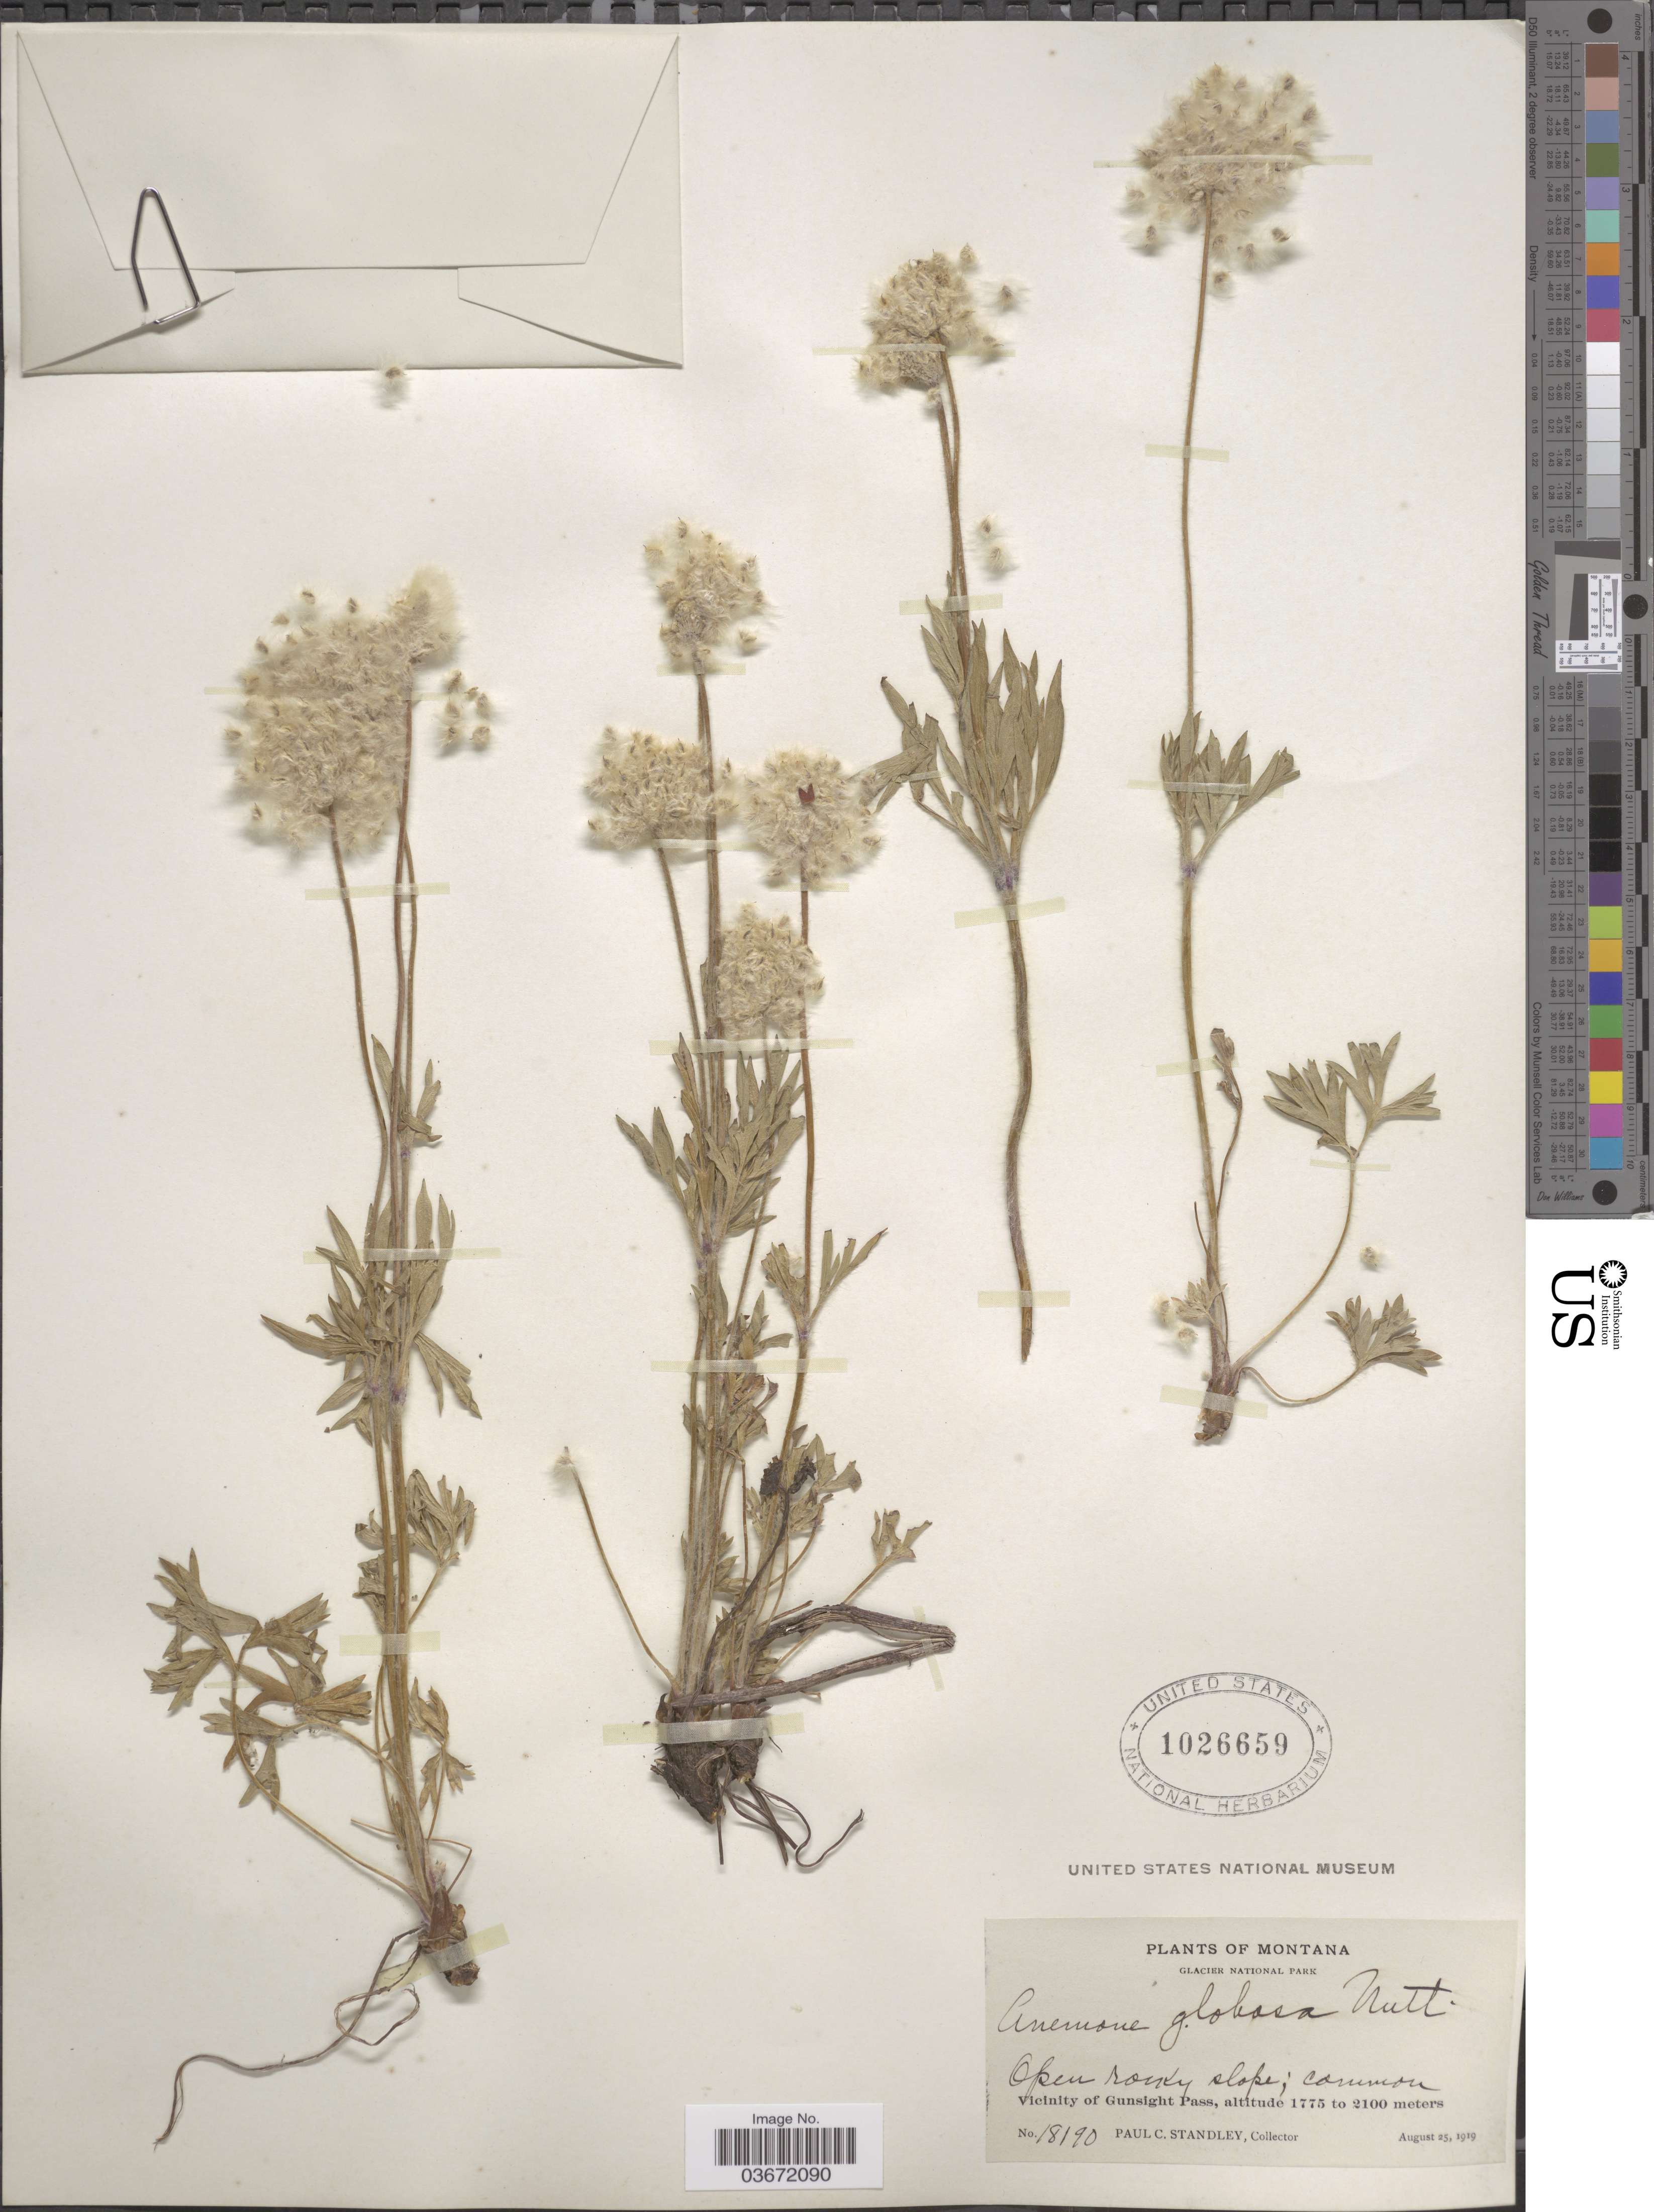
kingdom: Plantae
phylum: Tracheophyta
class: Magnoliopsida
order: Ranunculales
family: Ranunculaceae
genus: Anemone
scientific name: Anemone globosa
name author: (Torr. & A. Gray) Nutt. ex A. Heller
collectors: P. C. Standley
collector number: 18190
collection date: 1919-08-25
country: United States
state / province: Montana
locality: Glacier National Park. Vicinity of Gunsight Pass.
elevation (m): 1775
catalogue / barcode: US 1026659